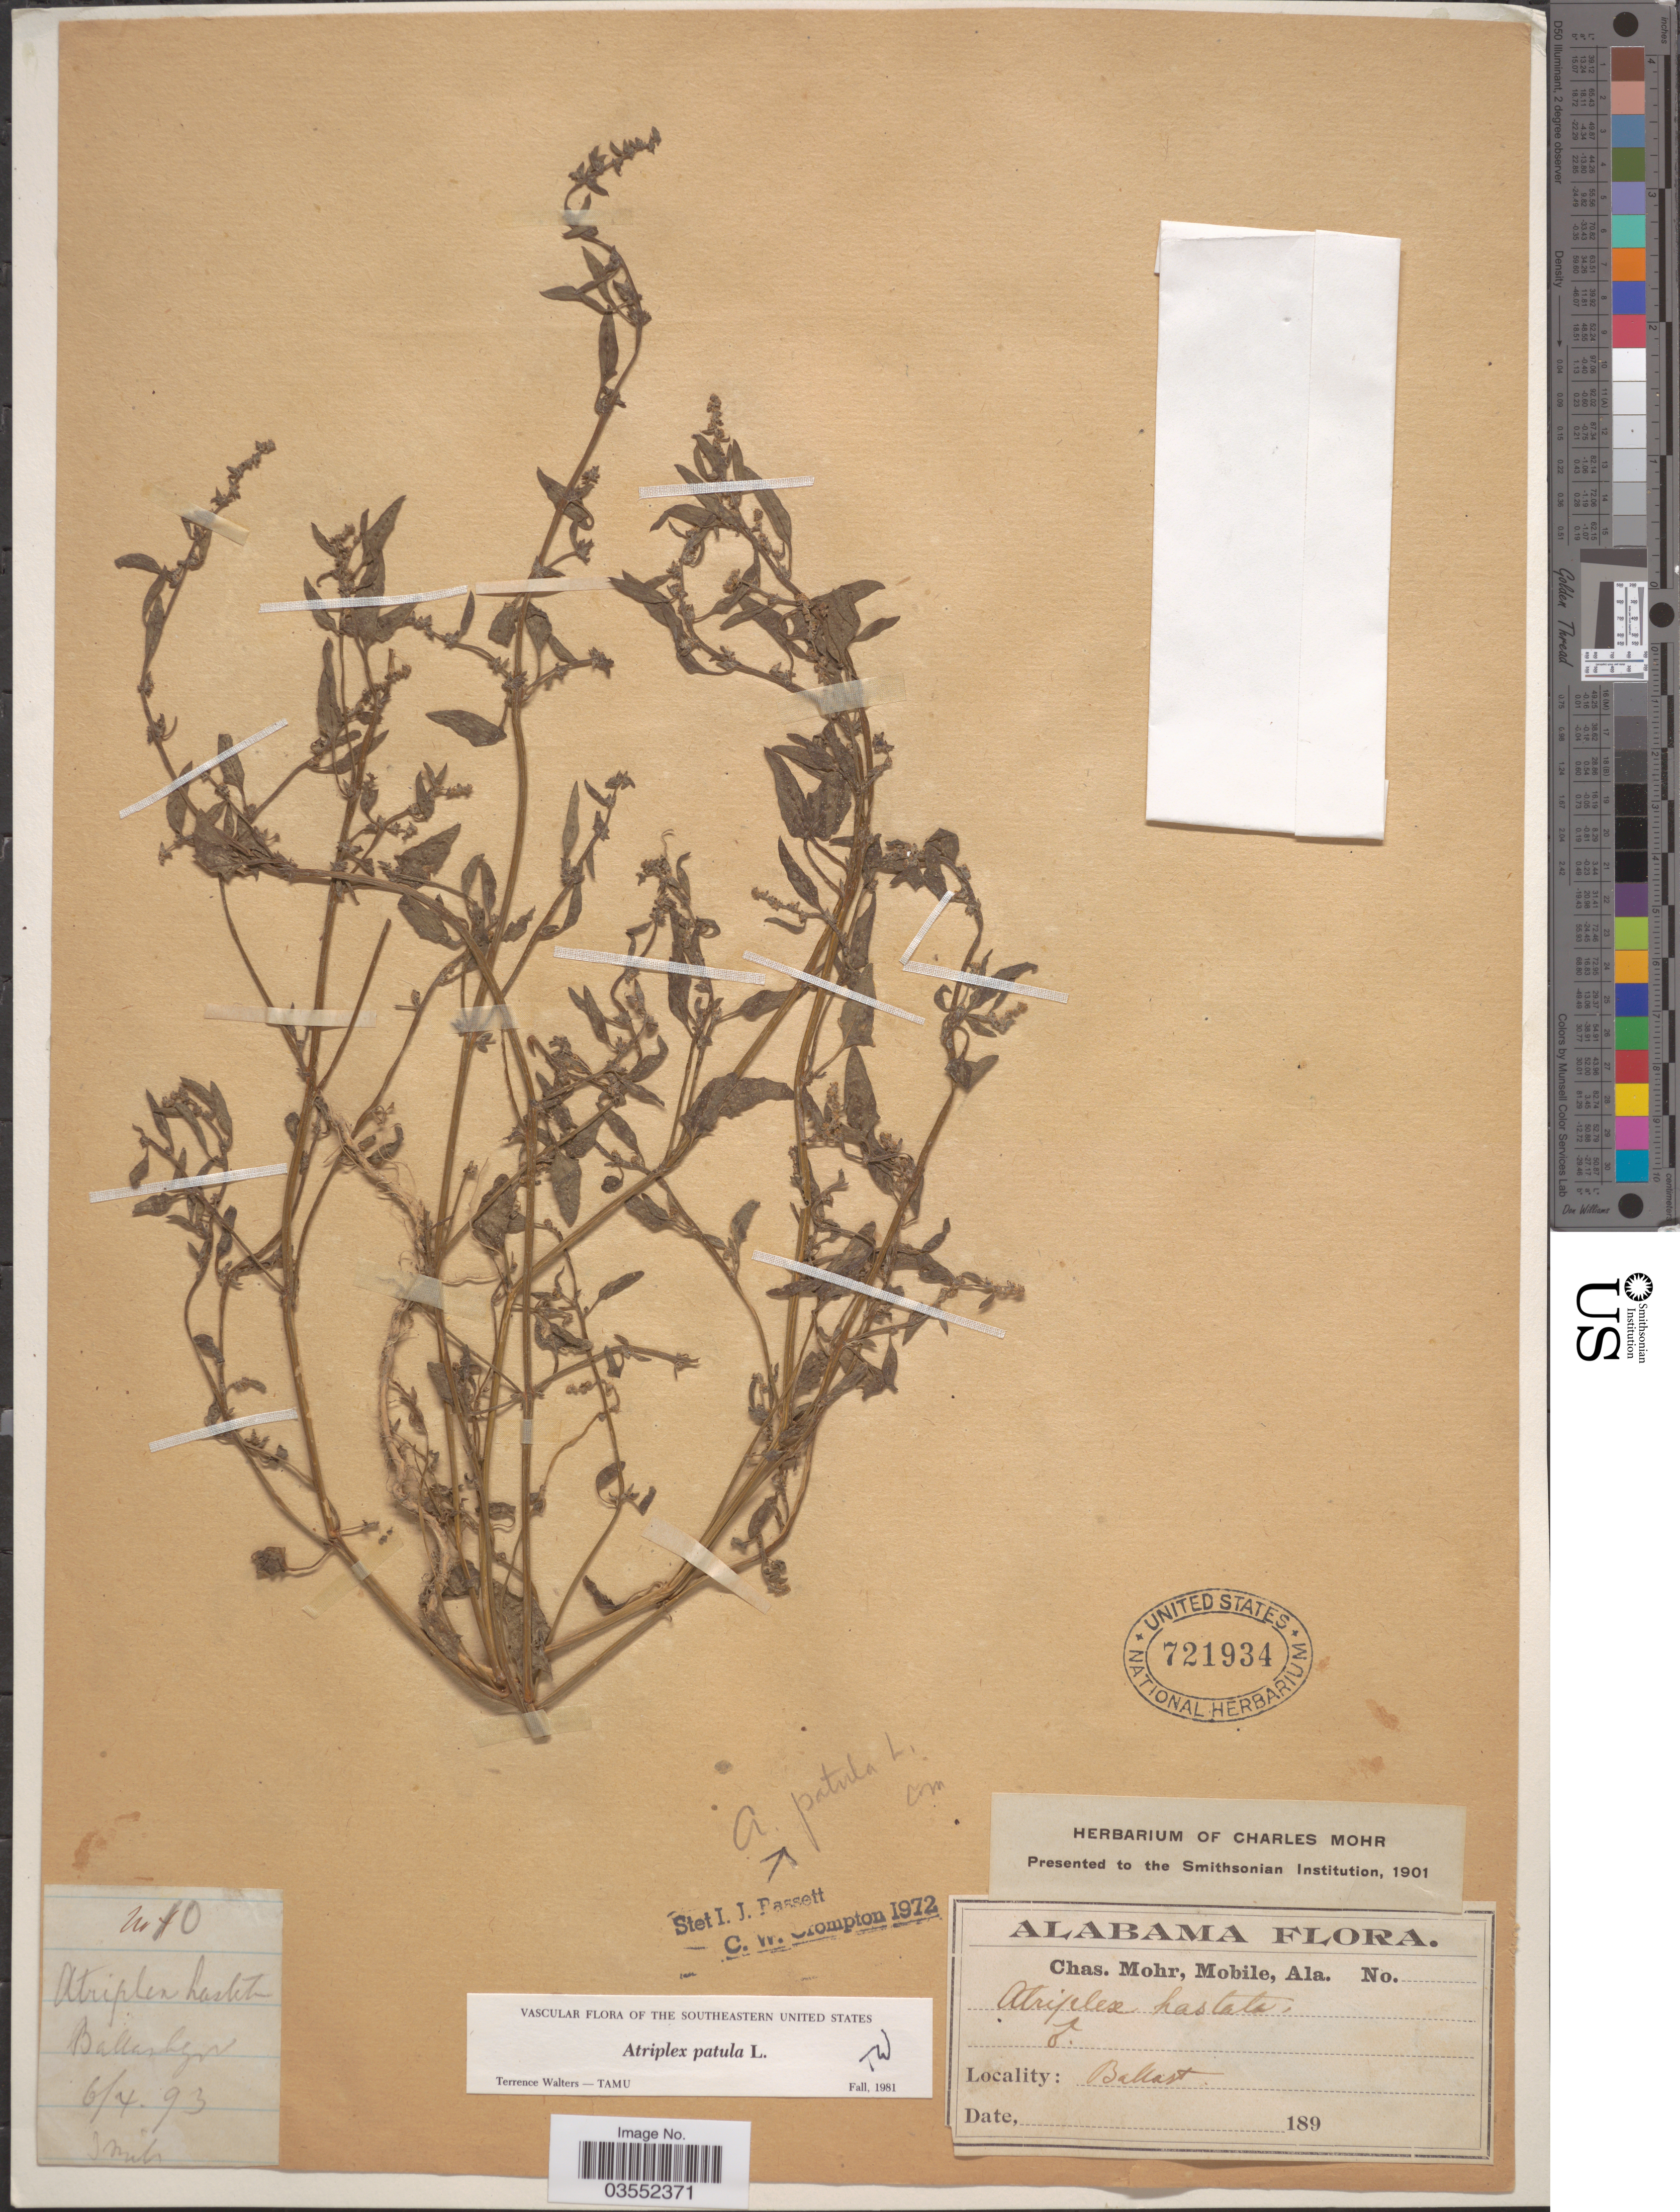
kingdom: Plantae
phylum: Tracheophyta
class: Magnoliopsida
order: Caryophyllales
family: Amaranthaceae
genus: Atriplex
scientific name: Atriplex patula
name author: L.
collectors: Mohr, C. T. (herbarium)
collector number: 10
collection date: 1893-06-04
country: United States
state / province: Alabama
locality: Ballast.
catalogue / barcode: US 721934